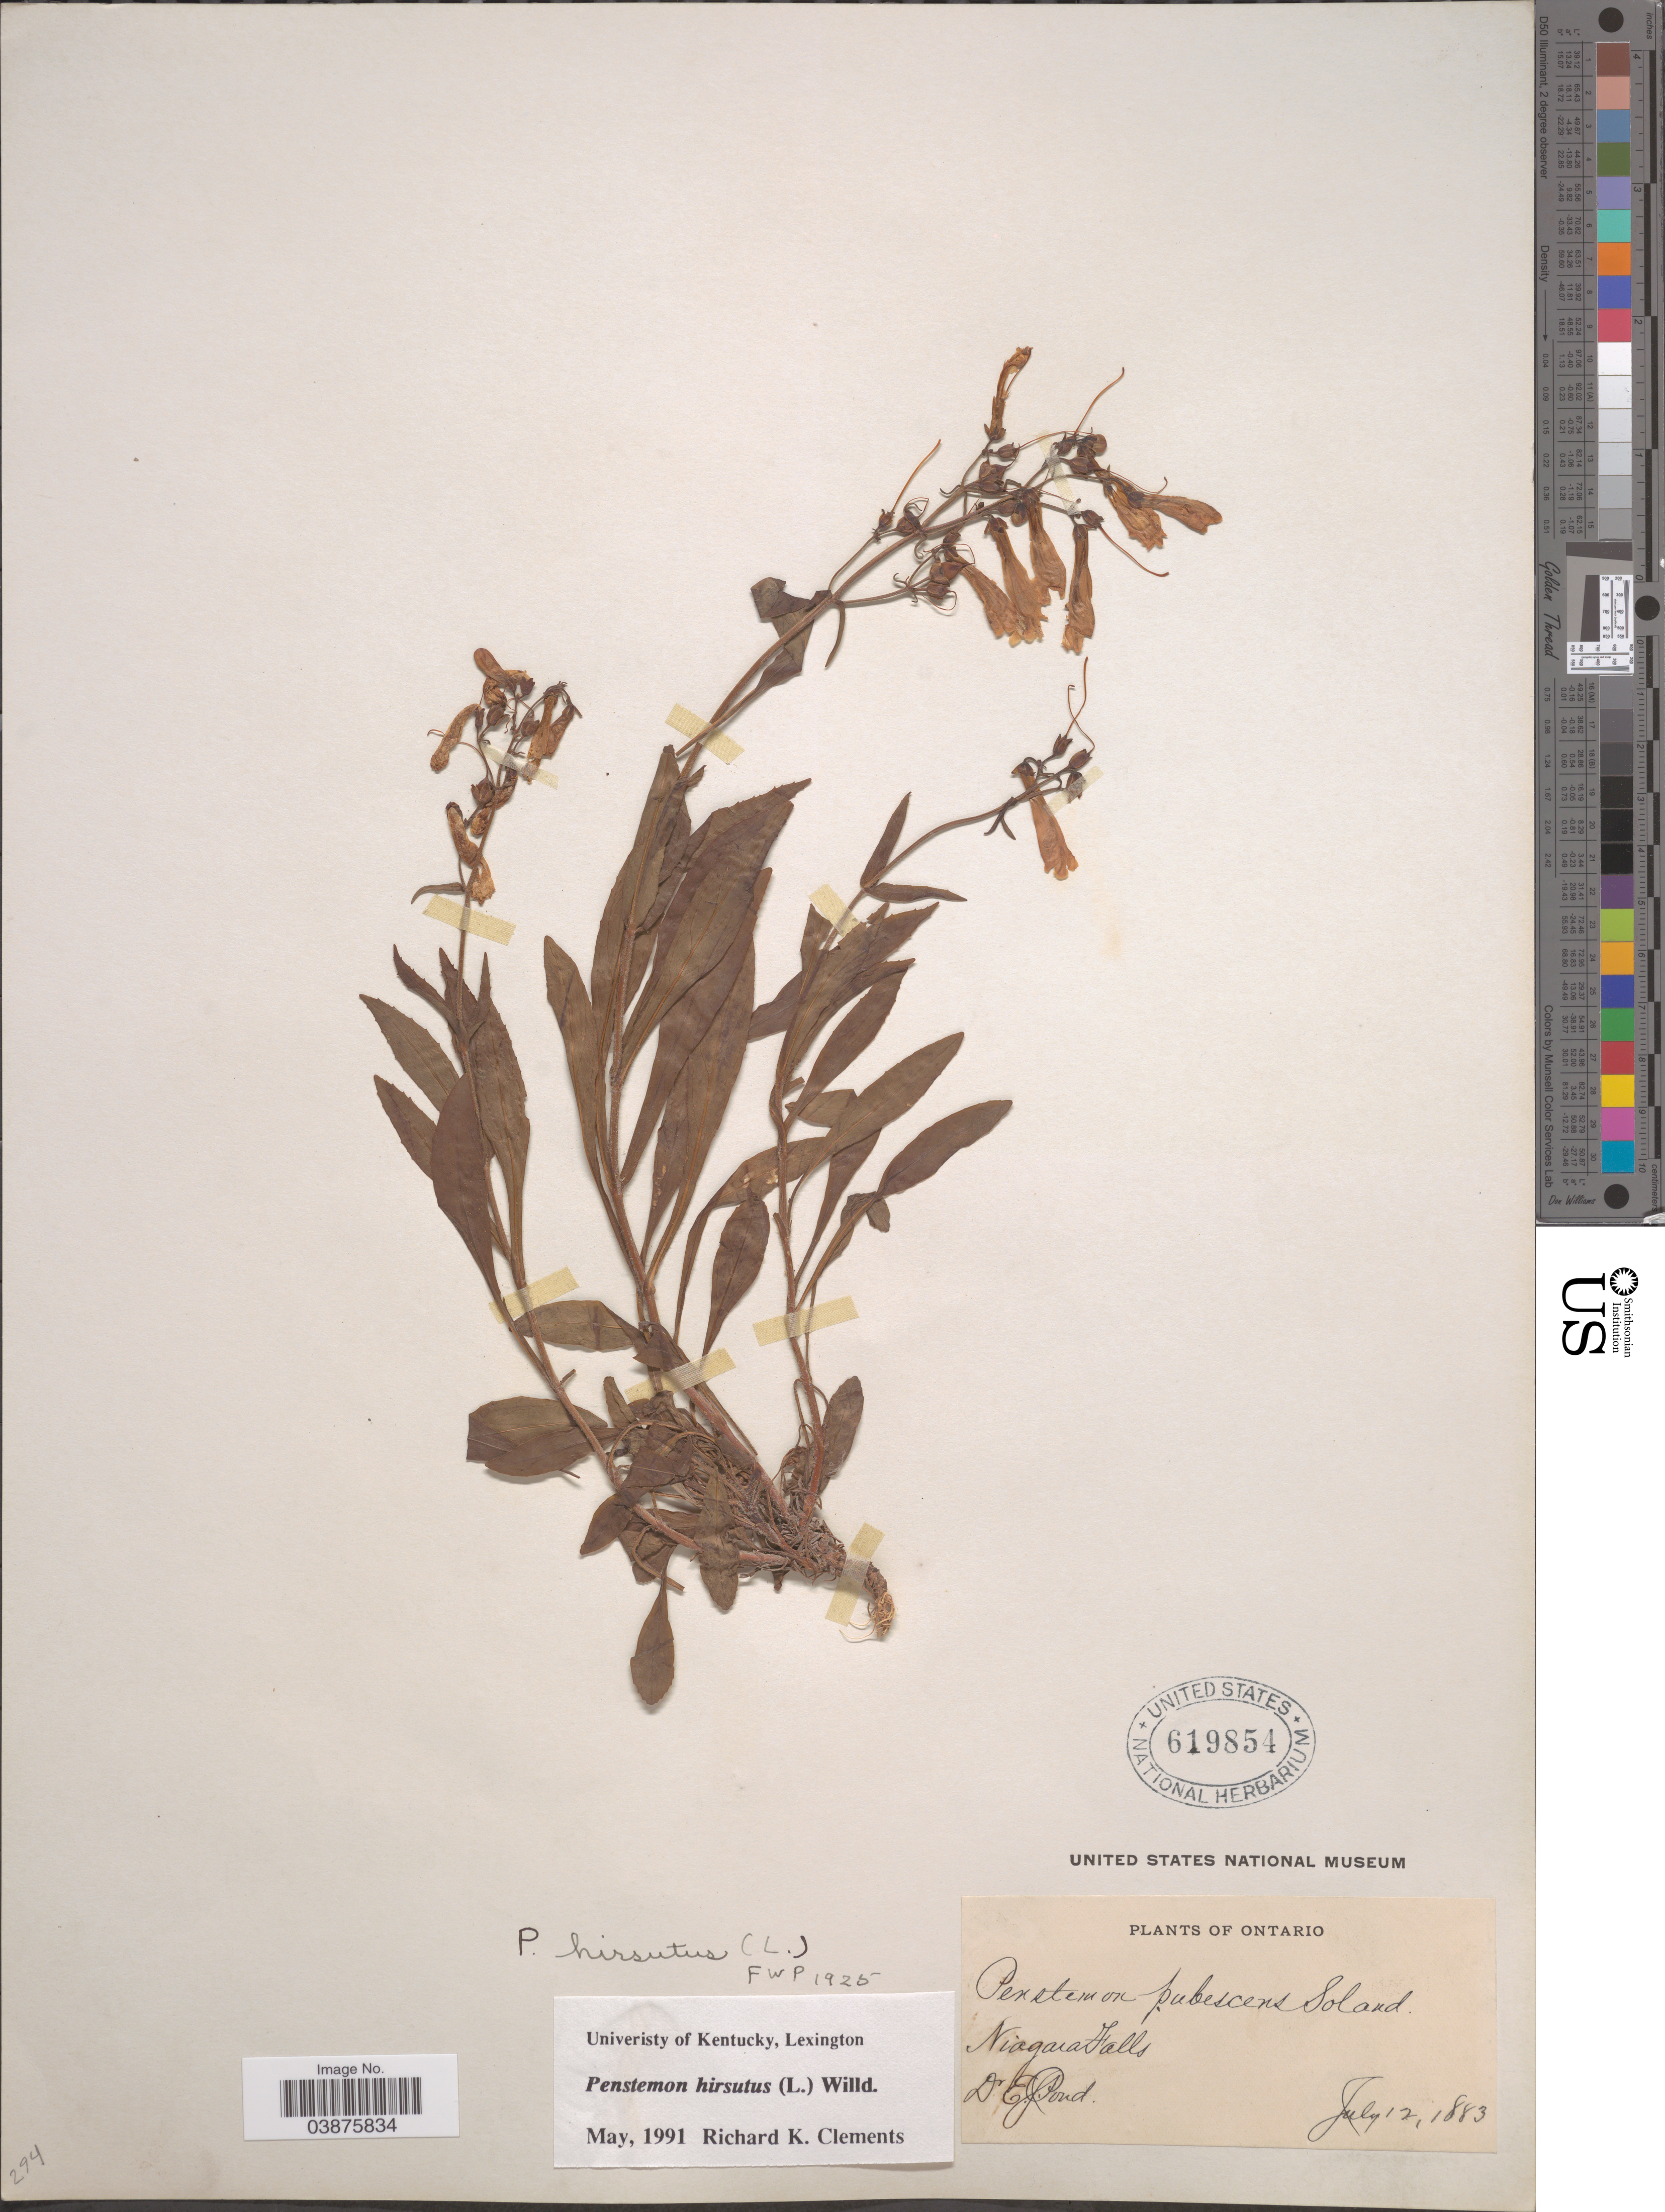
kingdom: Plantae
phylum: Tracheophyta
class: Magnoliopsida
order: Lamiales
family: Plantaginaceae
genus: Penstemon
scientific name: Penstemon hirsutus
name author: (L.) Willd.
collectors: D. Bond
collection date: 1883-07-12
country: Canada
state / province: Ontario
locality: Niagara Falls.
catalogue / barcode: US 619854